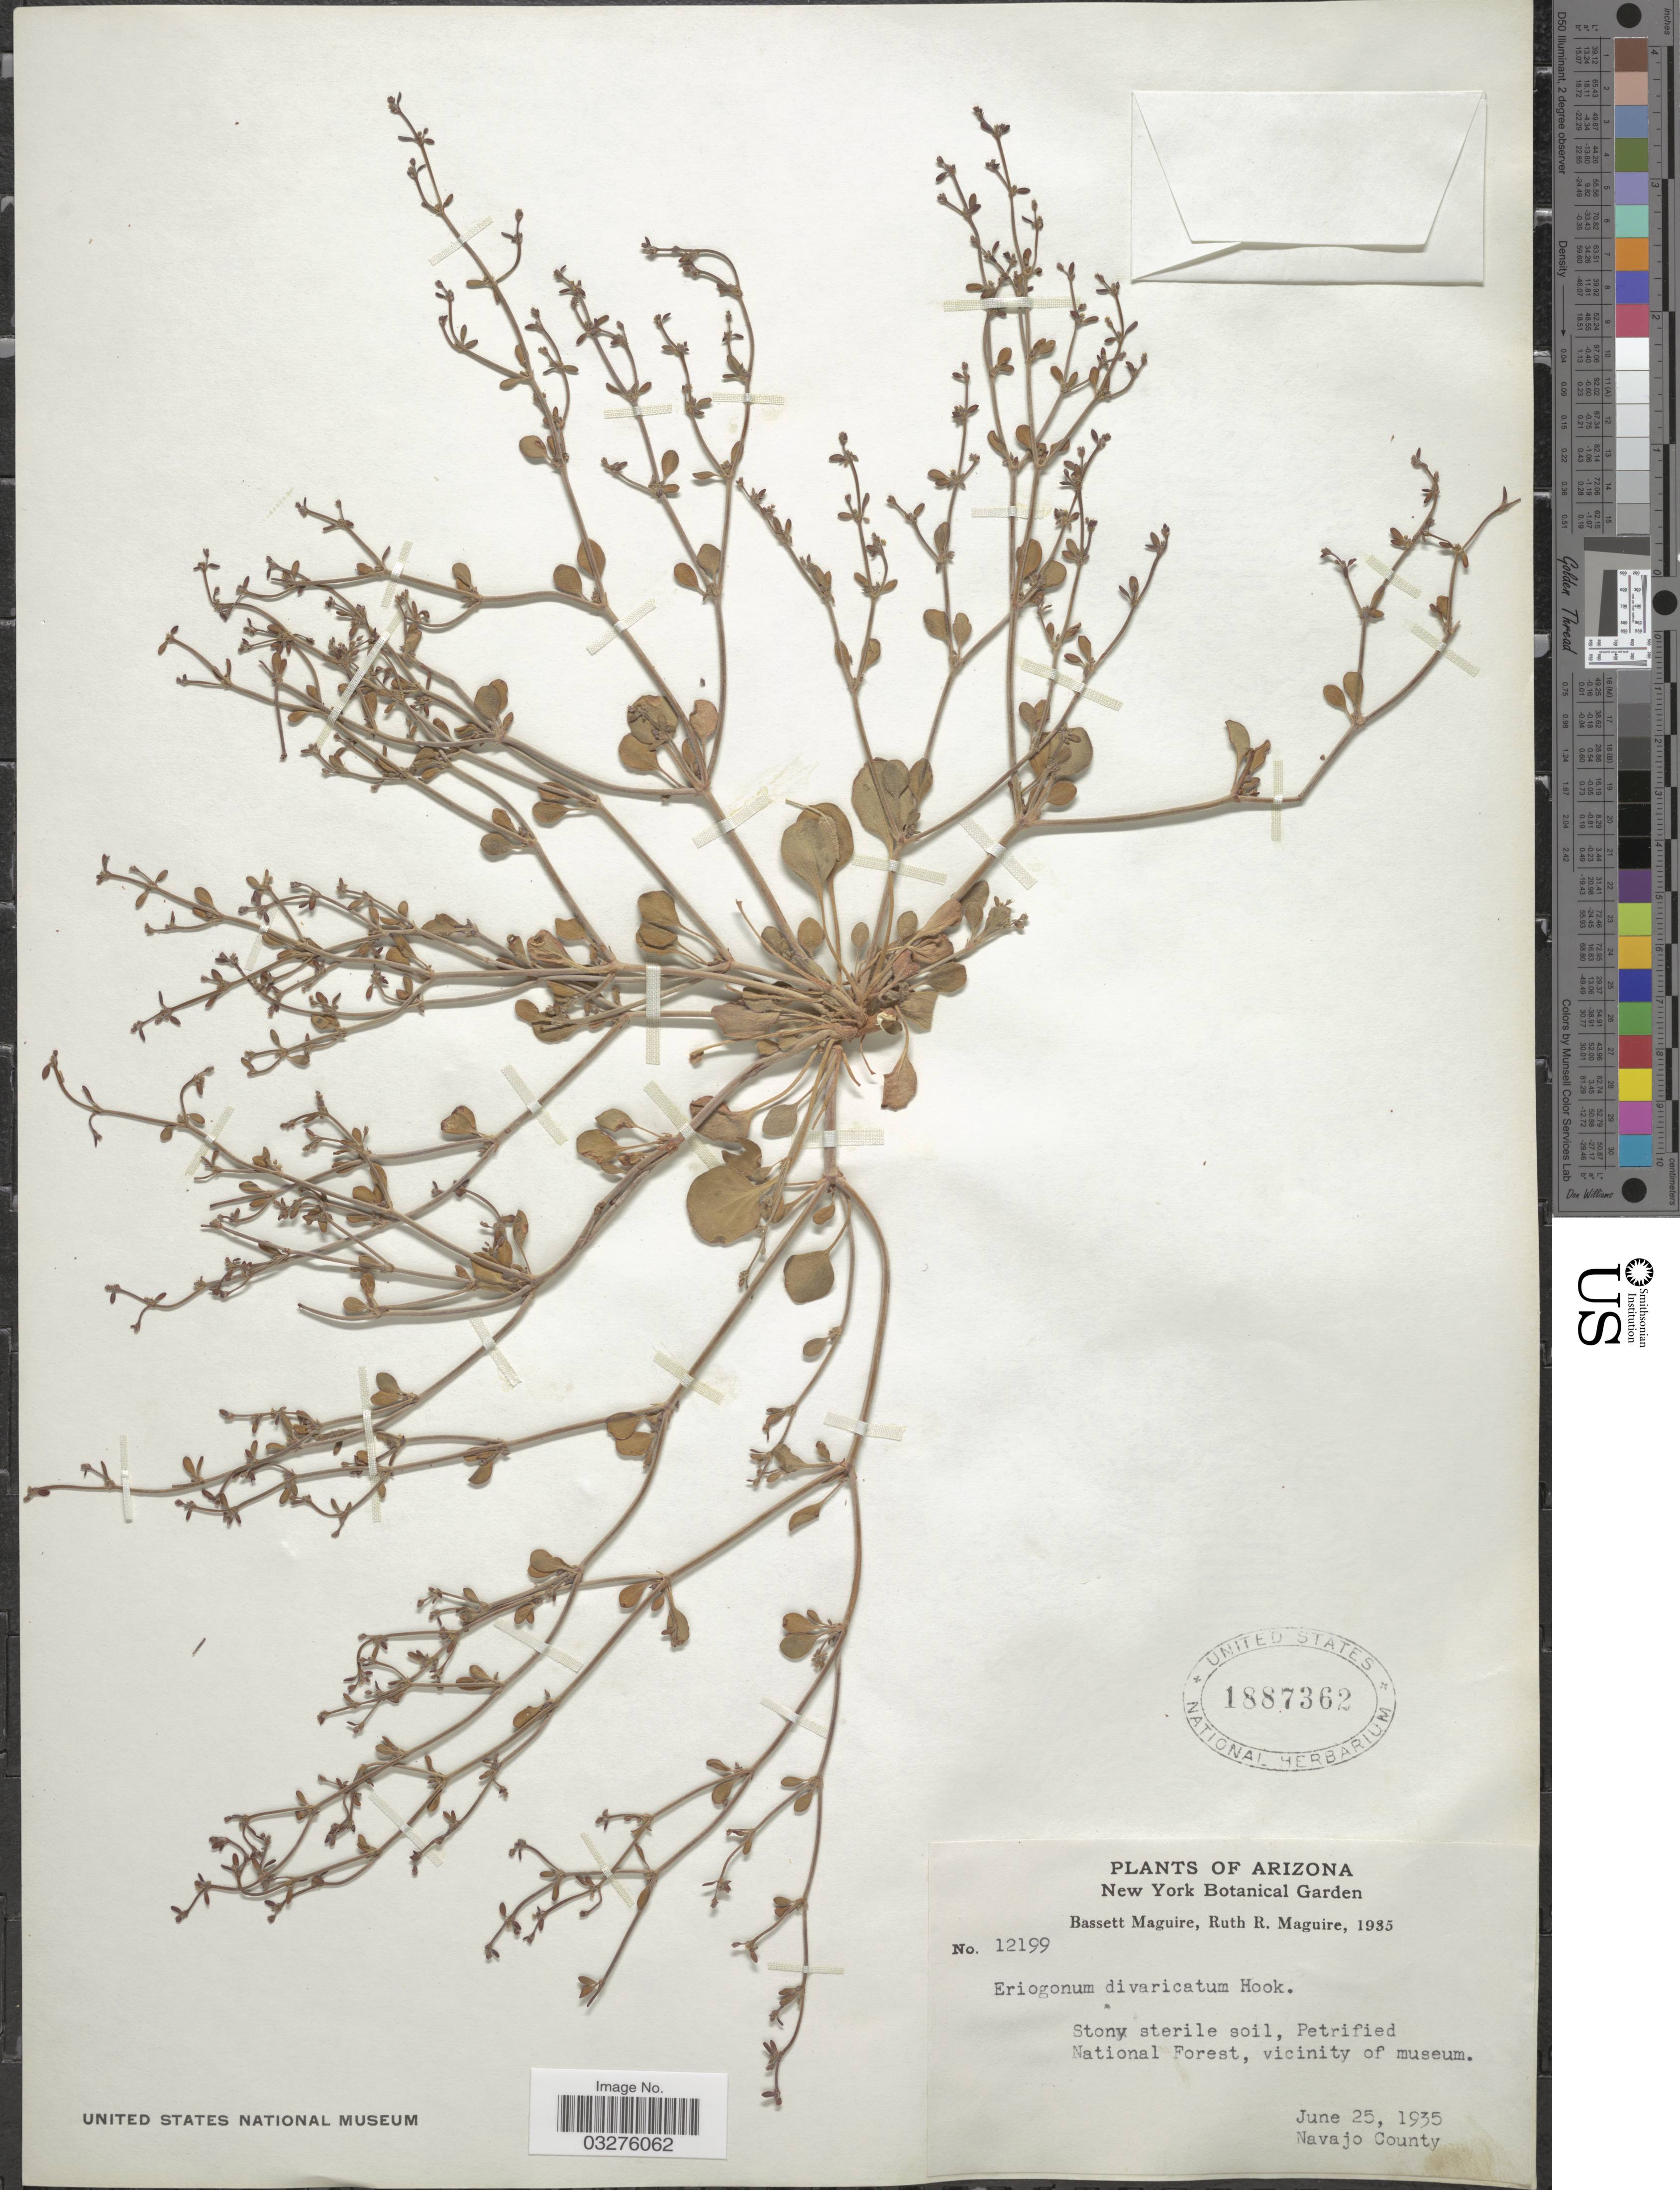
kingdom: Plantae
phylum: Tracheophyta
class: Magnoliopsida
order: Caryophyllales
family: Polygonaceae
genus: Eriogonum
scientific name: Eriogonum divaricatum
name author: Hook.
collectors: B. Maguire & R. R. Maguire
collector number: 12199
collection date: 1935-06-25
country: United States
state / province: Arizona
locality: Stony sterile soil, Petrified National Forest, vicinity of museum. Navajo County.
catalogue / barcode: US 1887362